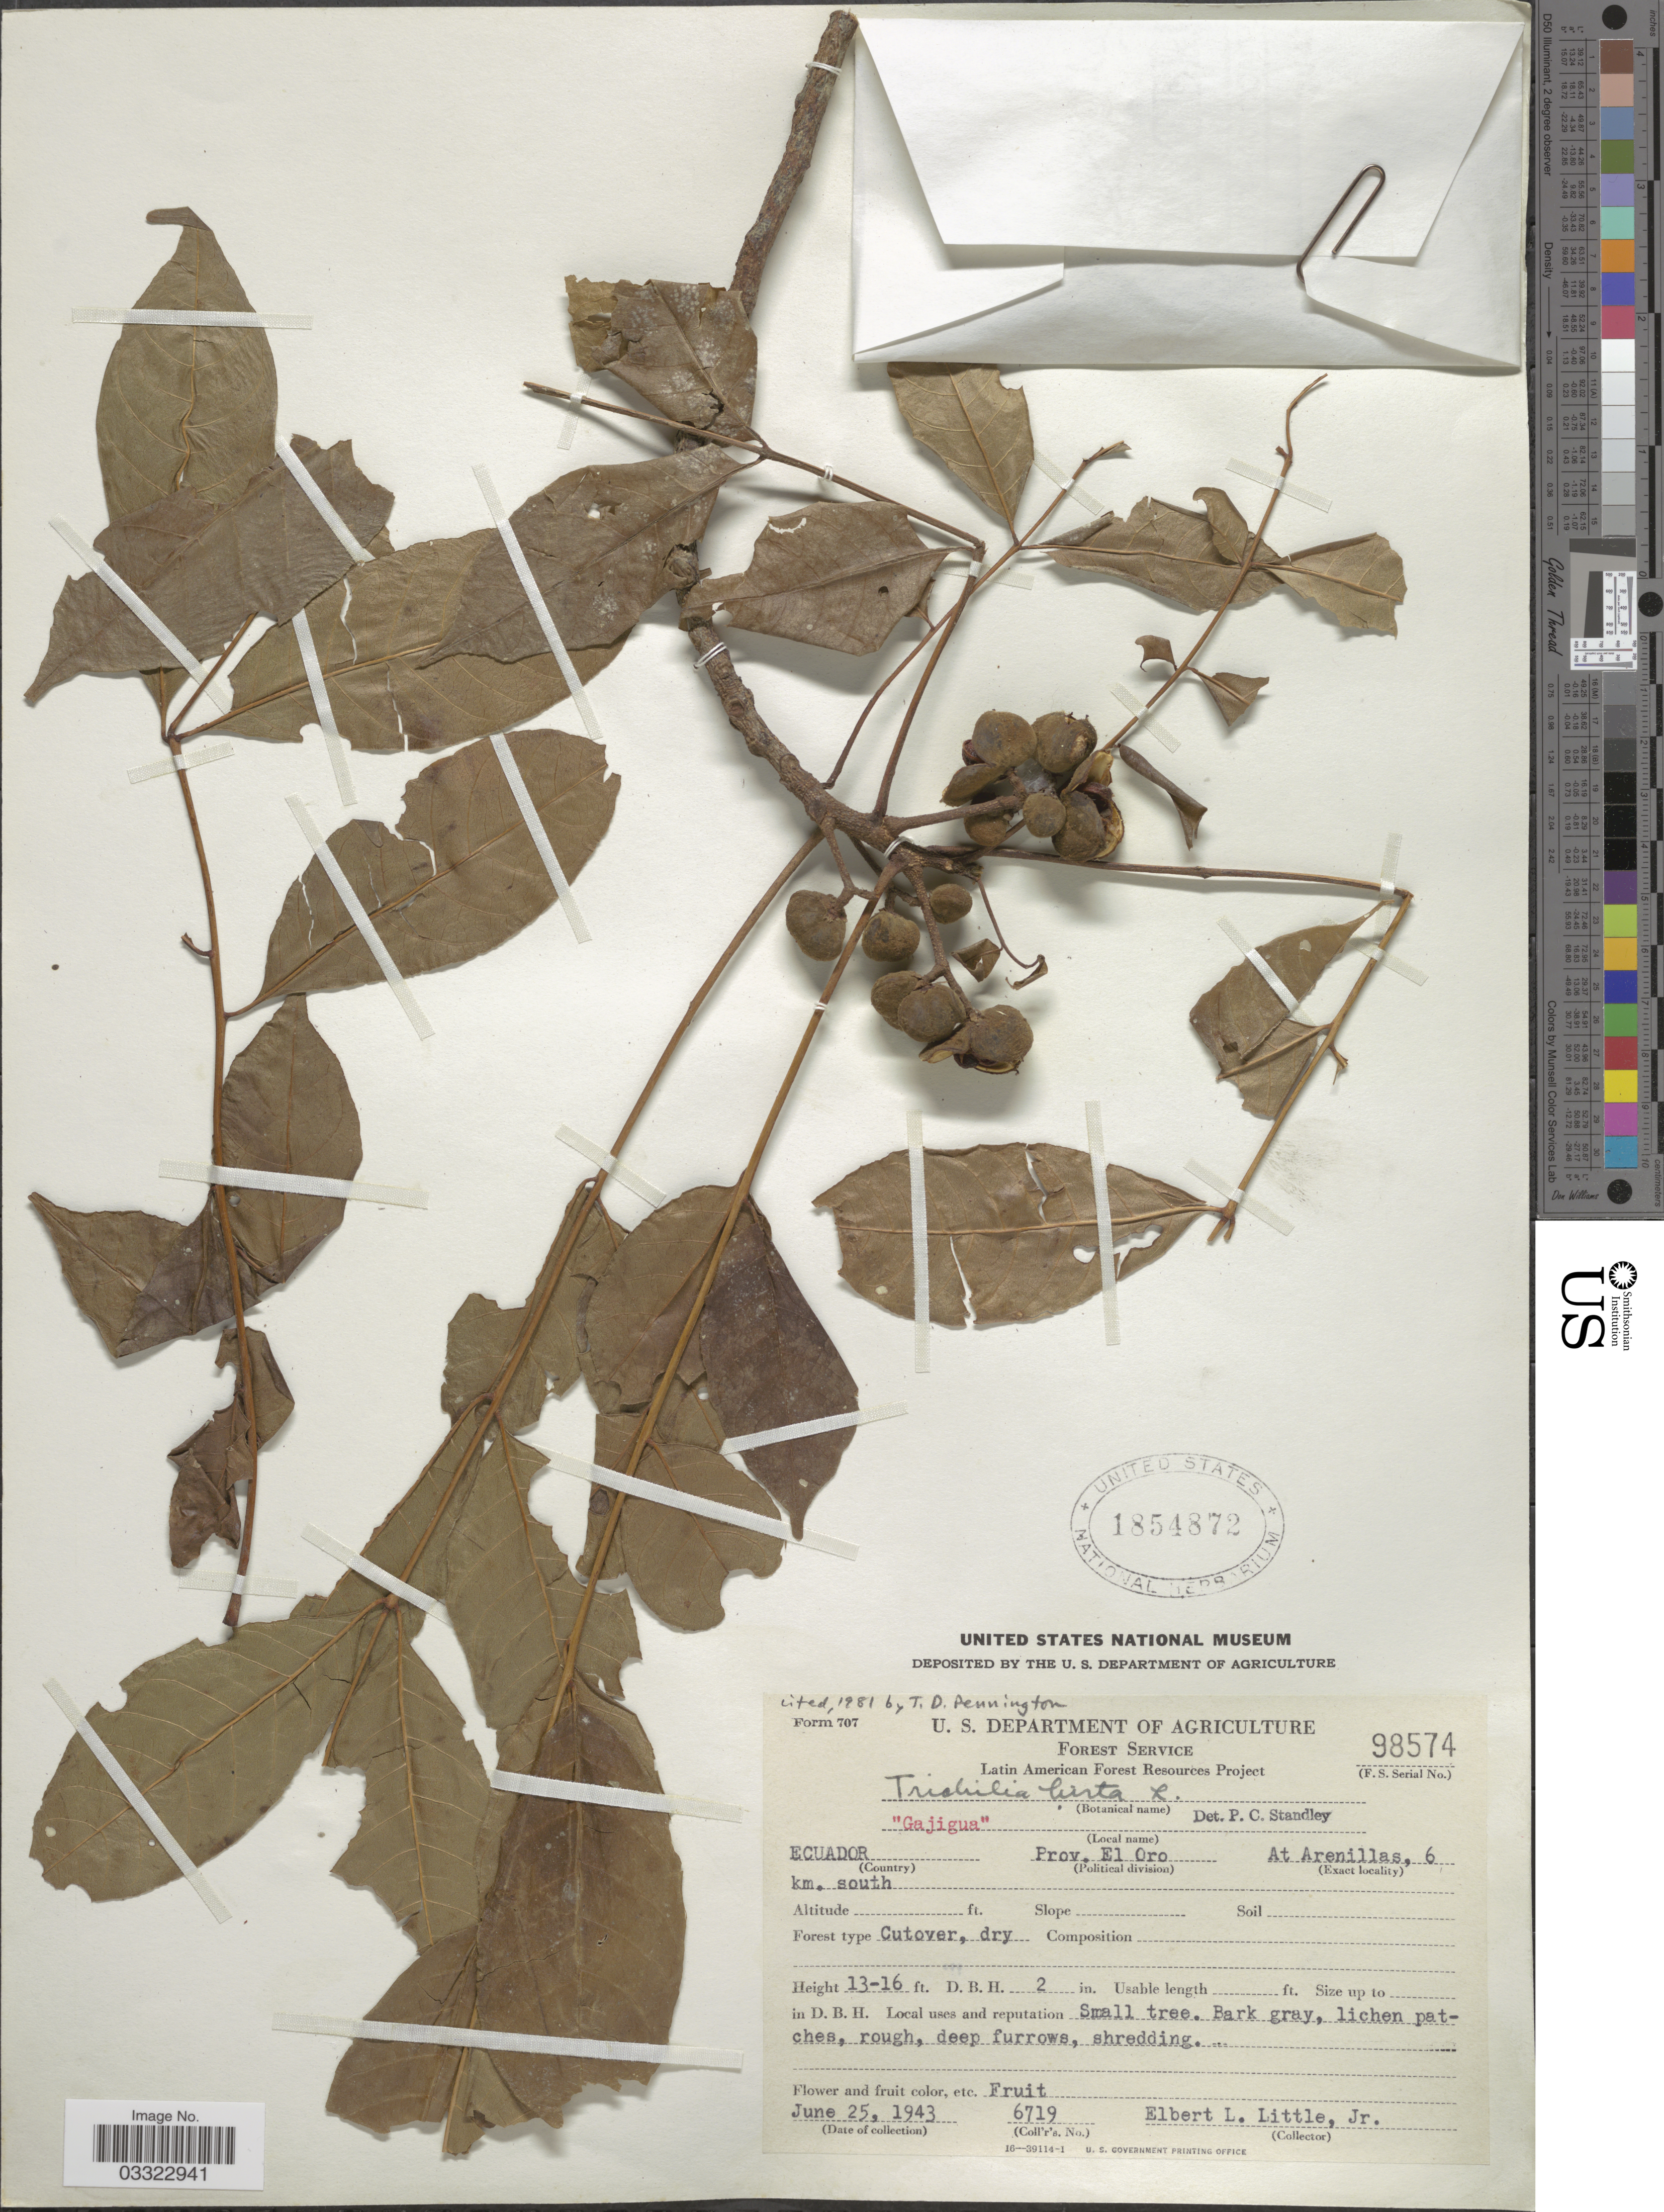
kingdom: Plantae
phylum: Tracheophyta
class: Magnoliopsida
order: Sapindales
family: Meliaceae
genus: Trichilia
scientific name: Trichilia hirta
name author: L.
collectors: E. L. Little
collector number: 6719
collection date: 1943-06-25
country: Ecuador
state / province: El Oro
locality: At Arenillas, 6 km. south.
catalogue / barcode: US 1854872